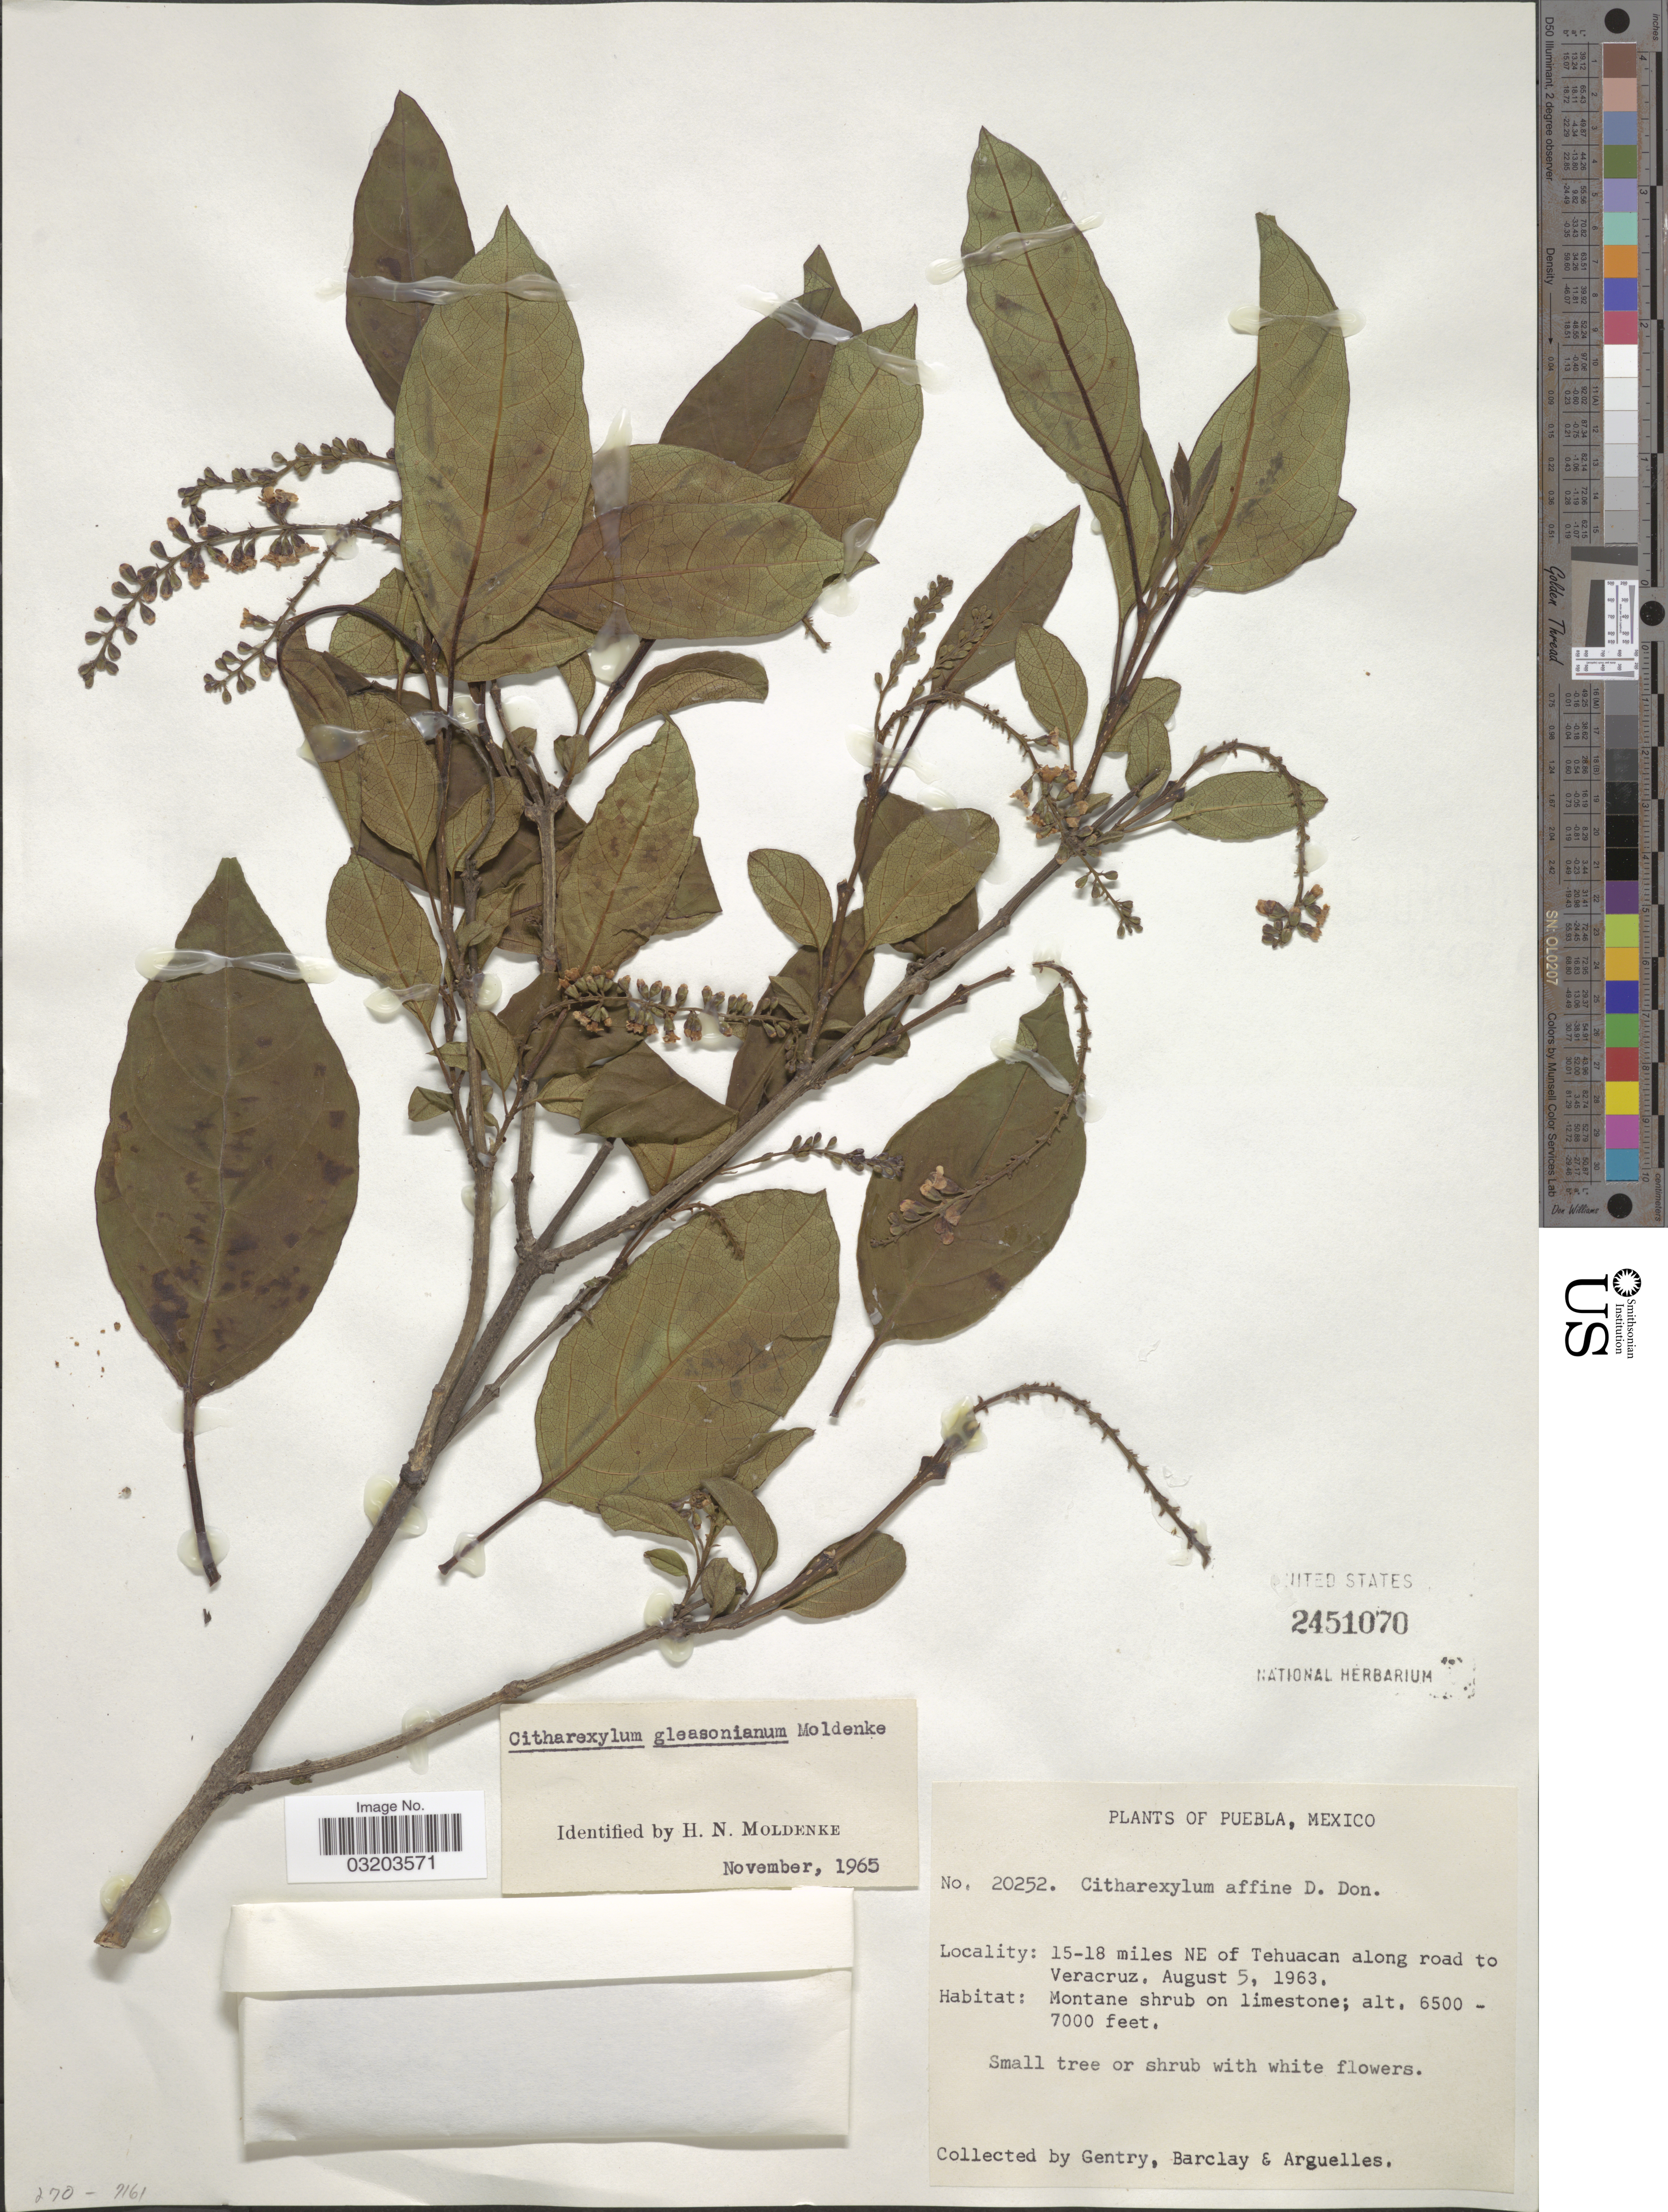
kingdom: Plantae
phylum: Tracheophyta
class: Magnoliopsida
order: Lamiales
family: Verbenaceae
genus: Citharexylum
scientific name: Citharexylum gleasonianum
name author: Moldenke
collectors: Gentry, --, -- Barclay & Arguelles, --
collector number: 20252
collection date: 1963-08-05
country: Mexico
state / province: Puebla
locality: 15-18 miles NE of Tehuacan along road to Veracruz.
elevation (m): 1981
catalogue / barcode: US 2451070